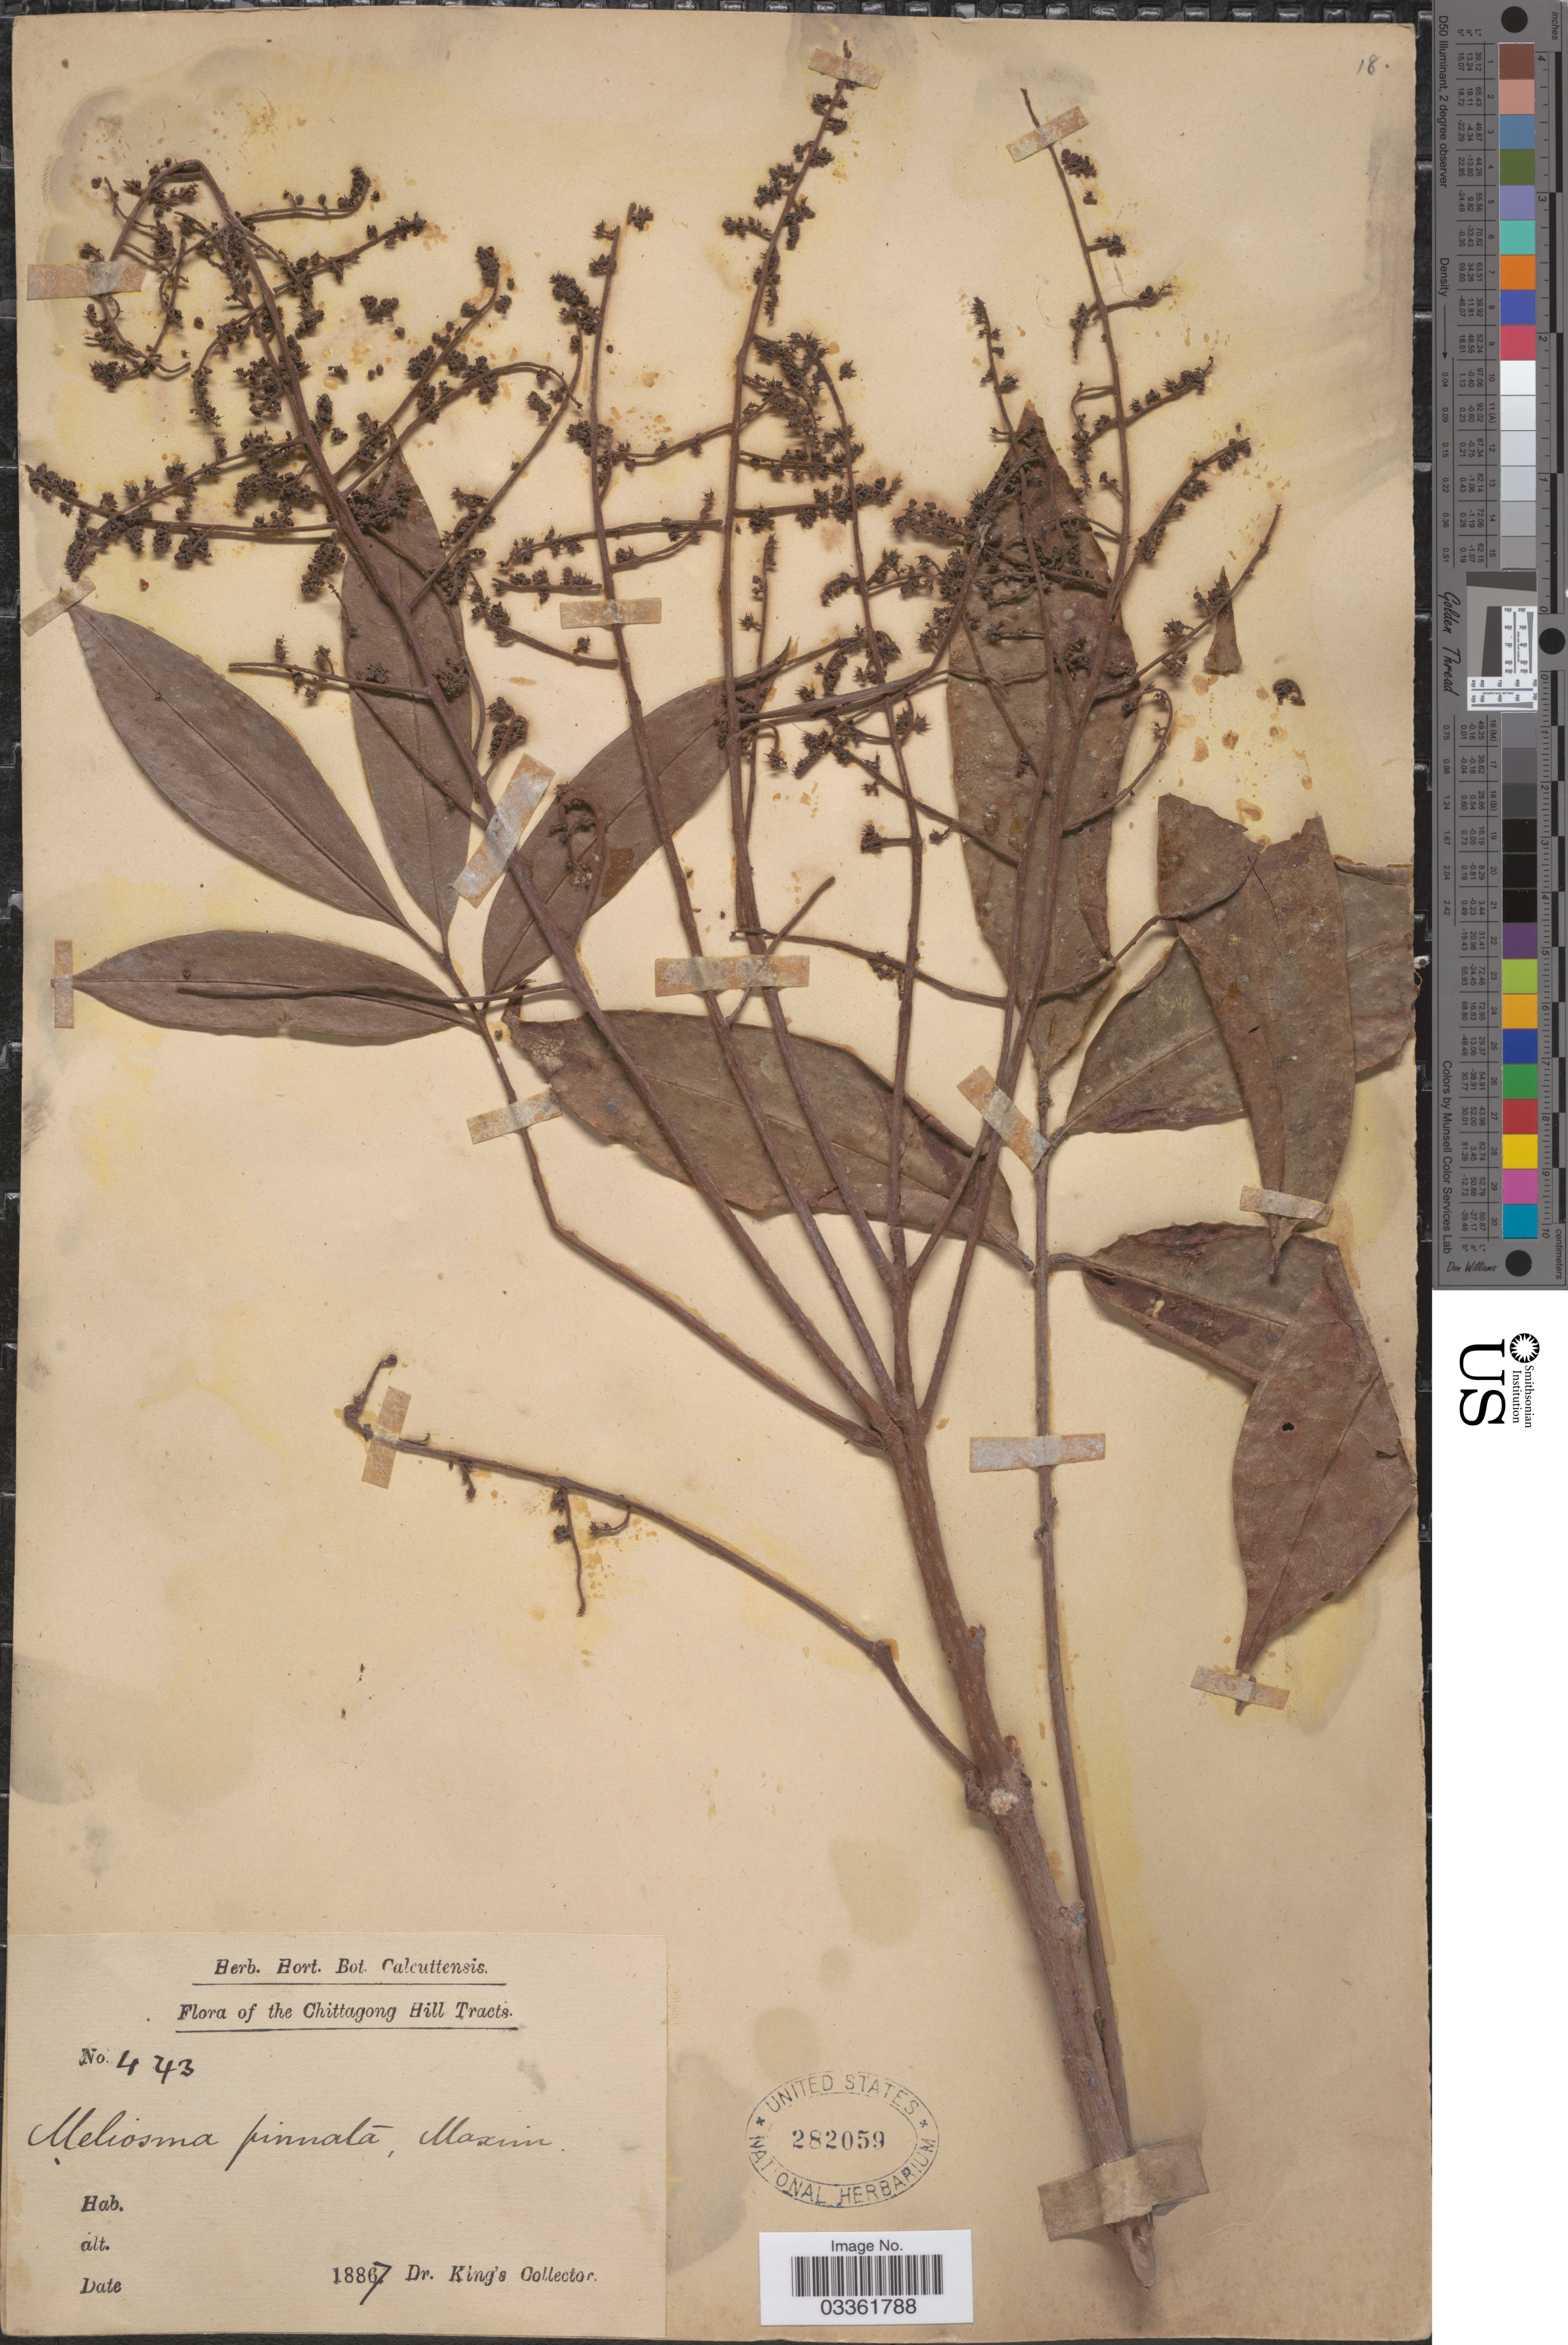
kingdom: Plantae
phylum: Tracheophyta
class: Magnoliopsida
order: Proteales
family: Sabiaceae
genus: Meliosma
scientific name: Meliosma pinnata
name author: Maxim.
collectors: Dr. King's collector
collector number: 443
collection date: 1887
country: Bangladesh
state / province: Chittagong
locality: Chittagong Hill Tracts.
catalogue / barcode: US 282059